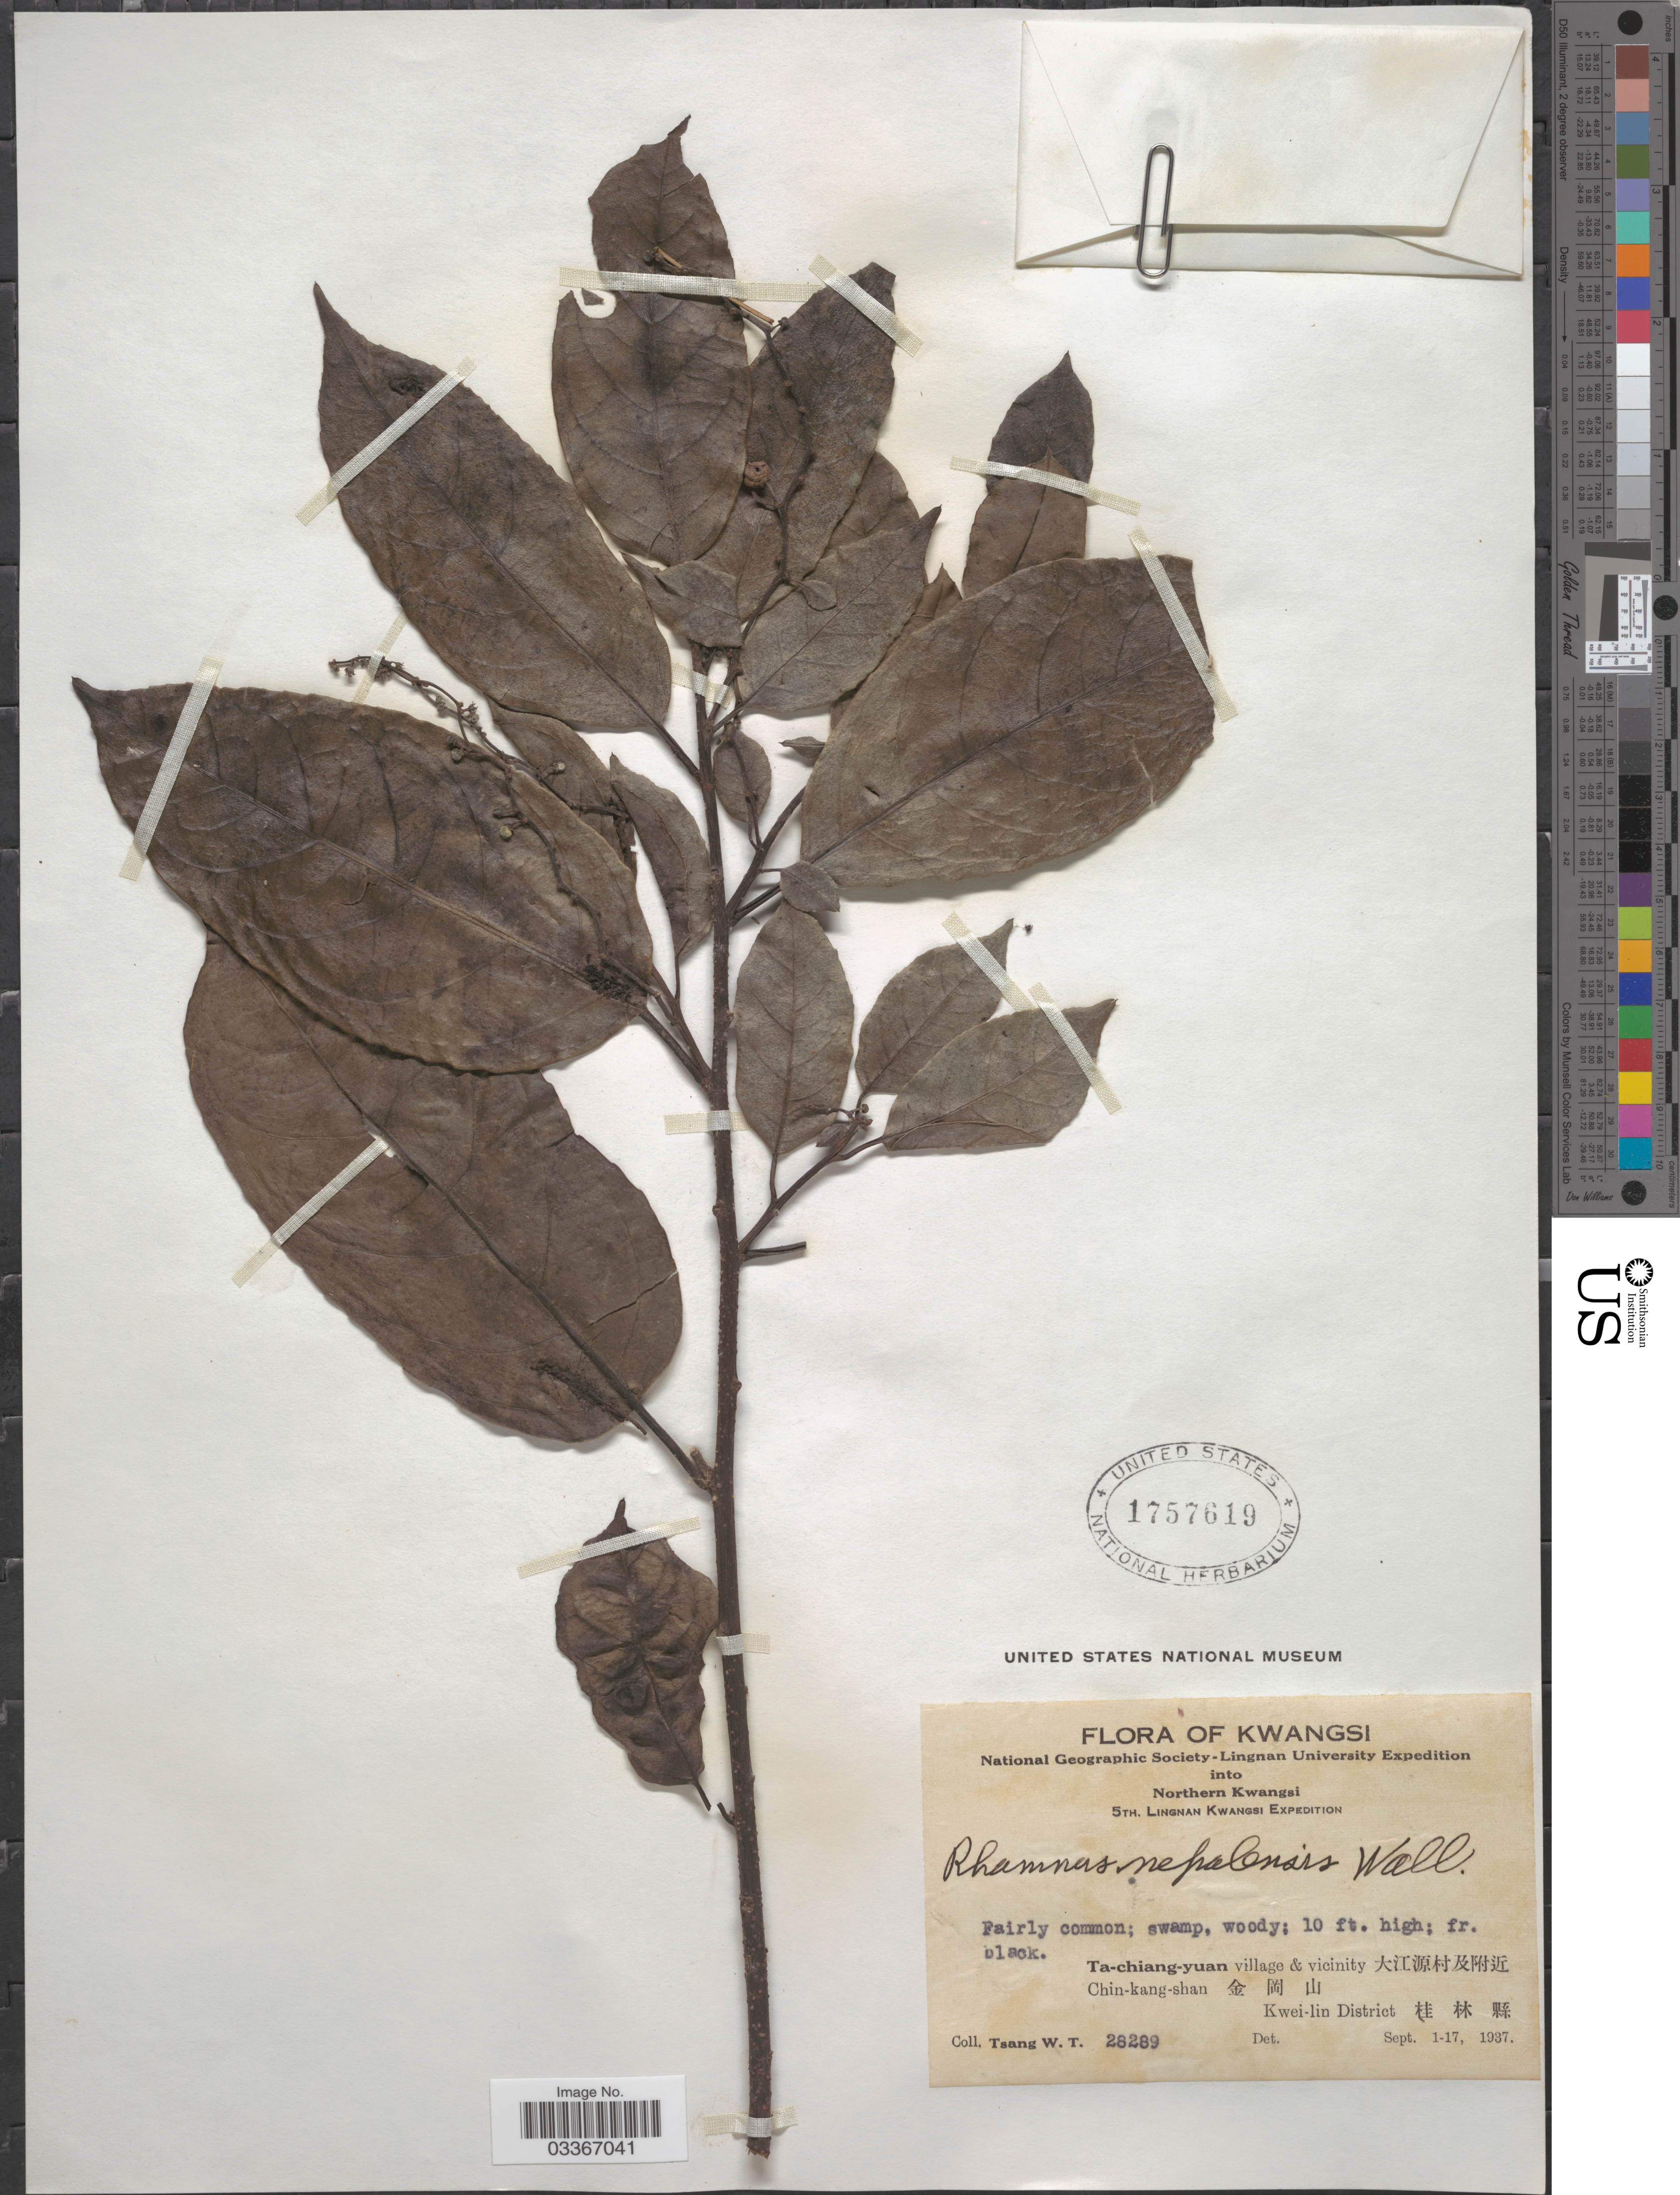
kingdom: Plantae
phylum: Tracheophyta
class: Magnoliopsida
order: Rosales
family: Rhamnaceae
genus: Rhamnus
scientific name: Rhamnus nepalensis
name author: (Wall.) M.A. Lawson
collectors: W. T. Tsang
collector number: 28289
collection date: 1937-09-01/1937-09-17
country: China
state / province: Guangxi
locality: Kwangsi. Northern Kwangsi. Ta-chiang-yuan village & vicinity X. Chin-kang-shan X. Kwei-lin District X.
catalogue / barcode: US 1757619